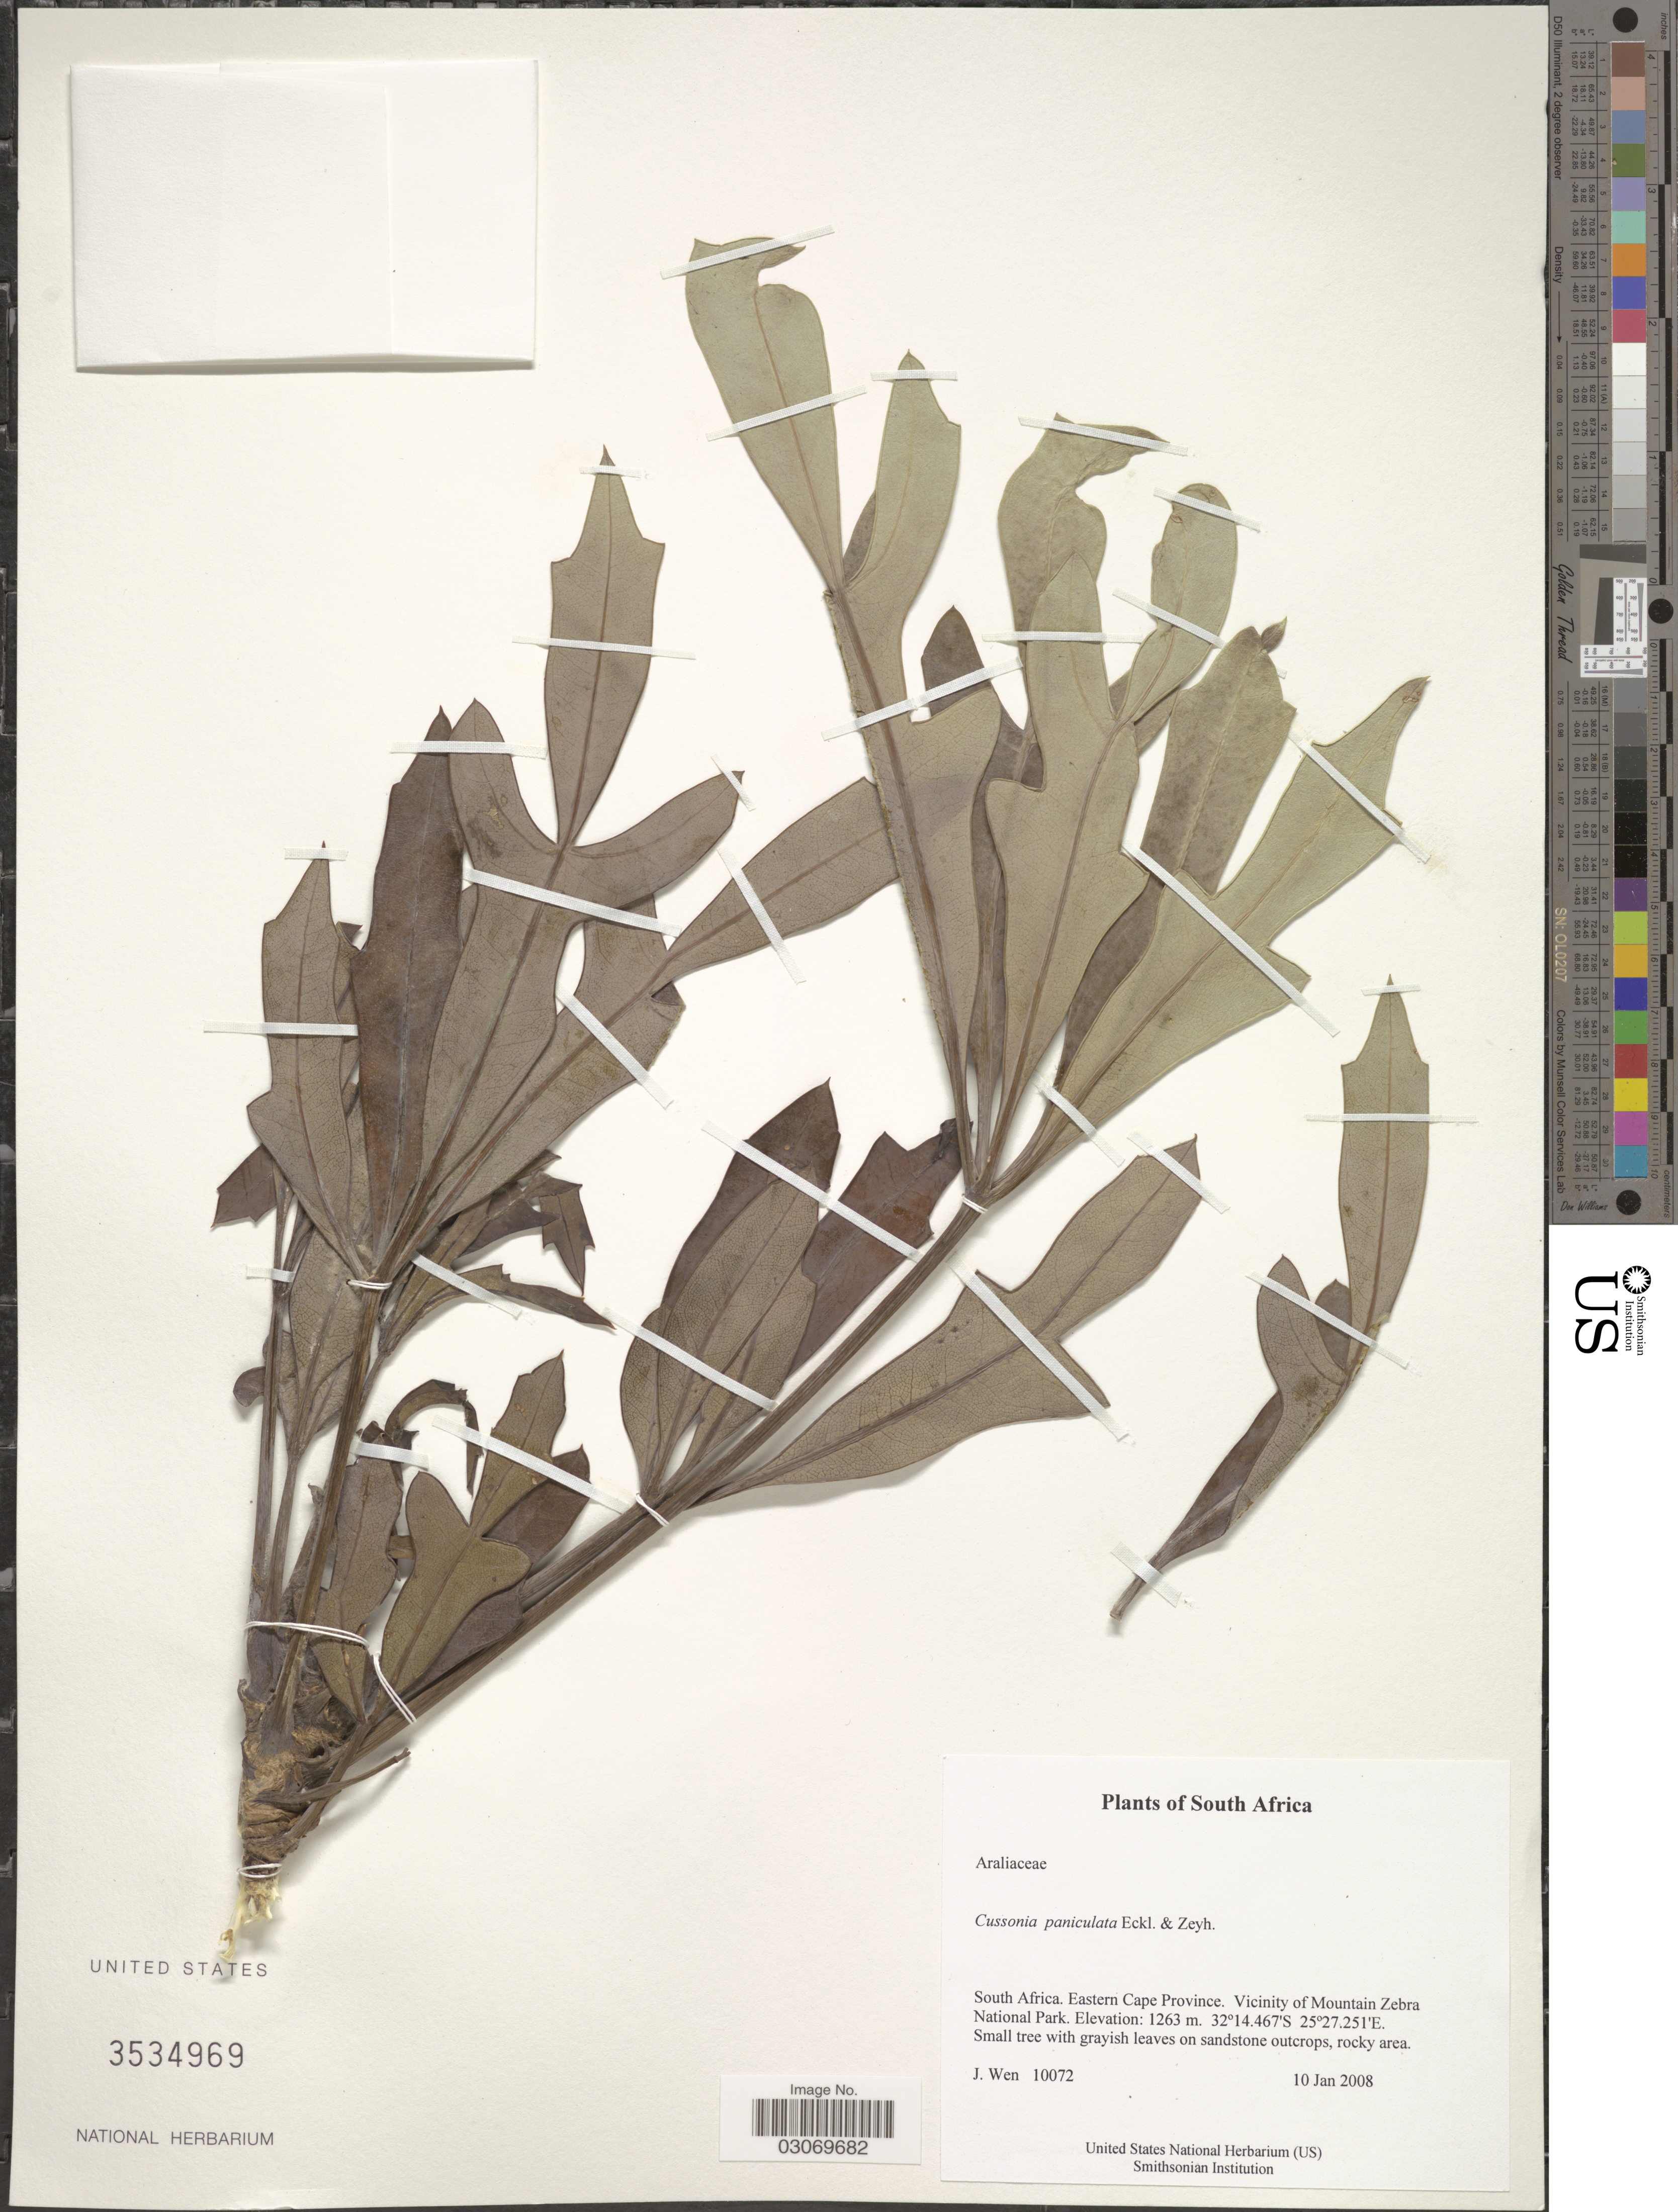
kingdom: Plantae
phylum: Tracheophyta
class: Magnoliopsida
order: Apiales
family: Araliaceae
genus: Cussonia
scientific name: Cussonia paniculata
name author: Eckl. & Zeyh.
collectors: J. Wen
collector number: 10072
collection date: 2008-01-10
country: South Africa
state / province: Eastern Cape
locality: Vicinity of Mountain Zebra National Park.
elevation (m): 1263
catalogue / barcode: US 3534969